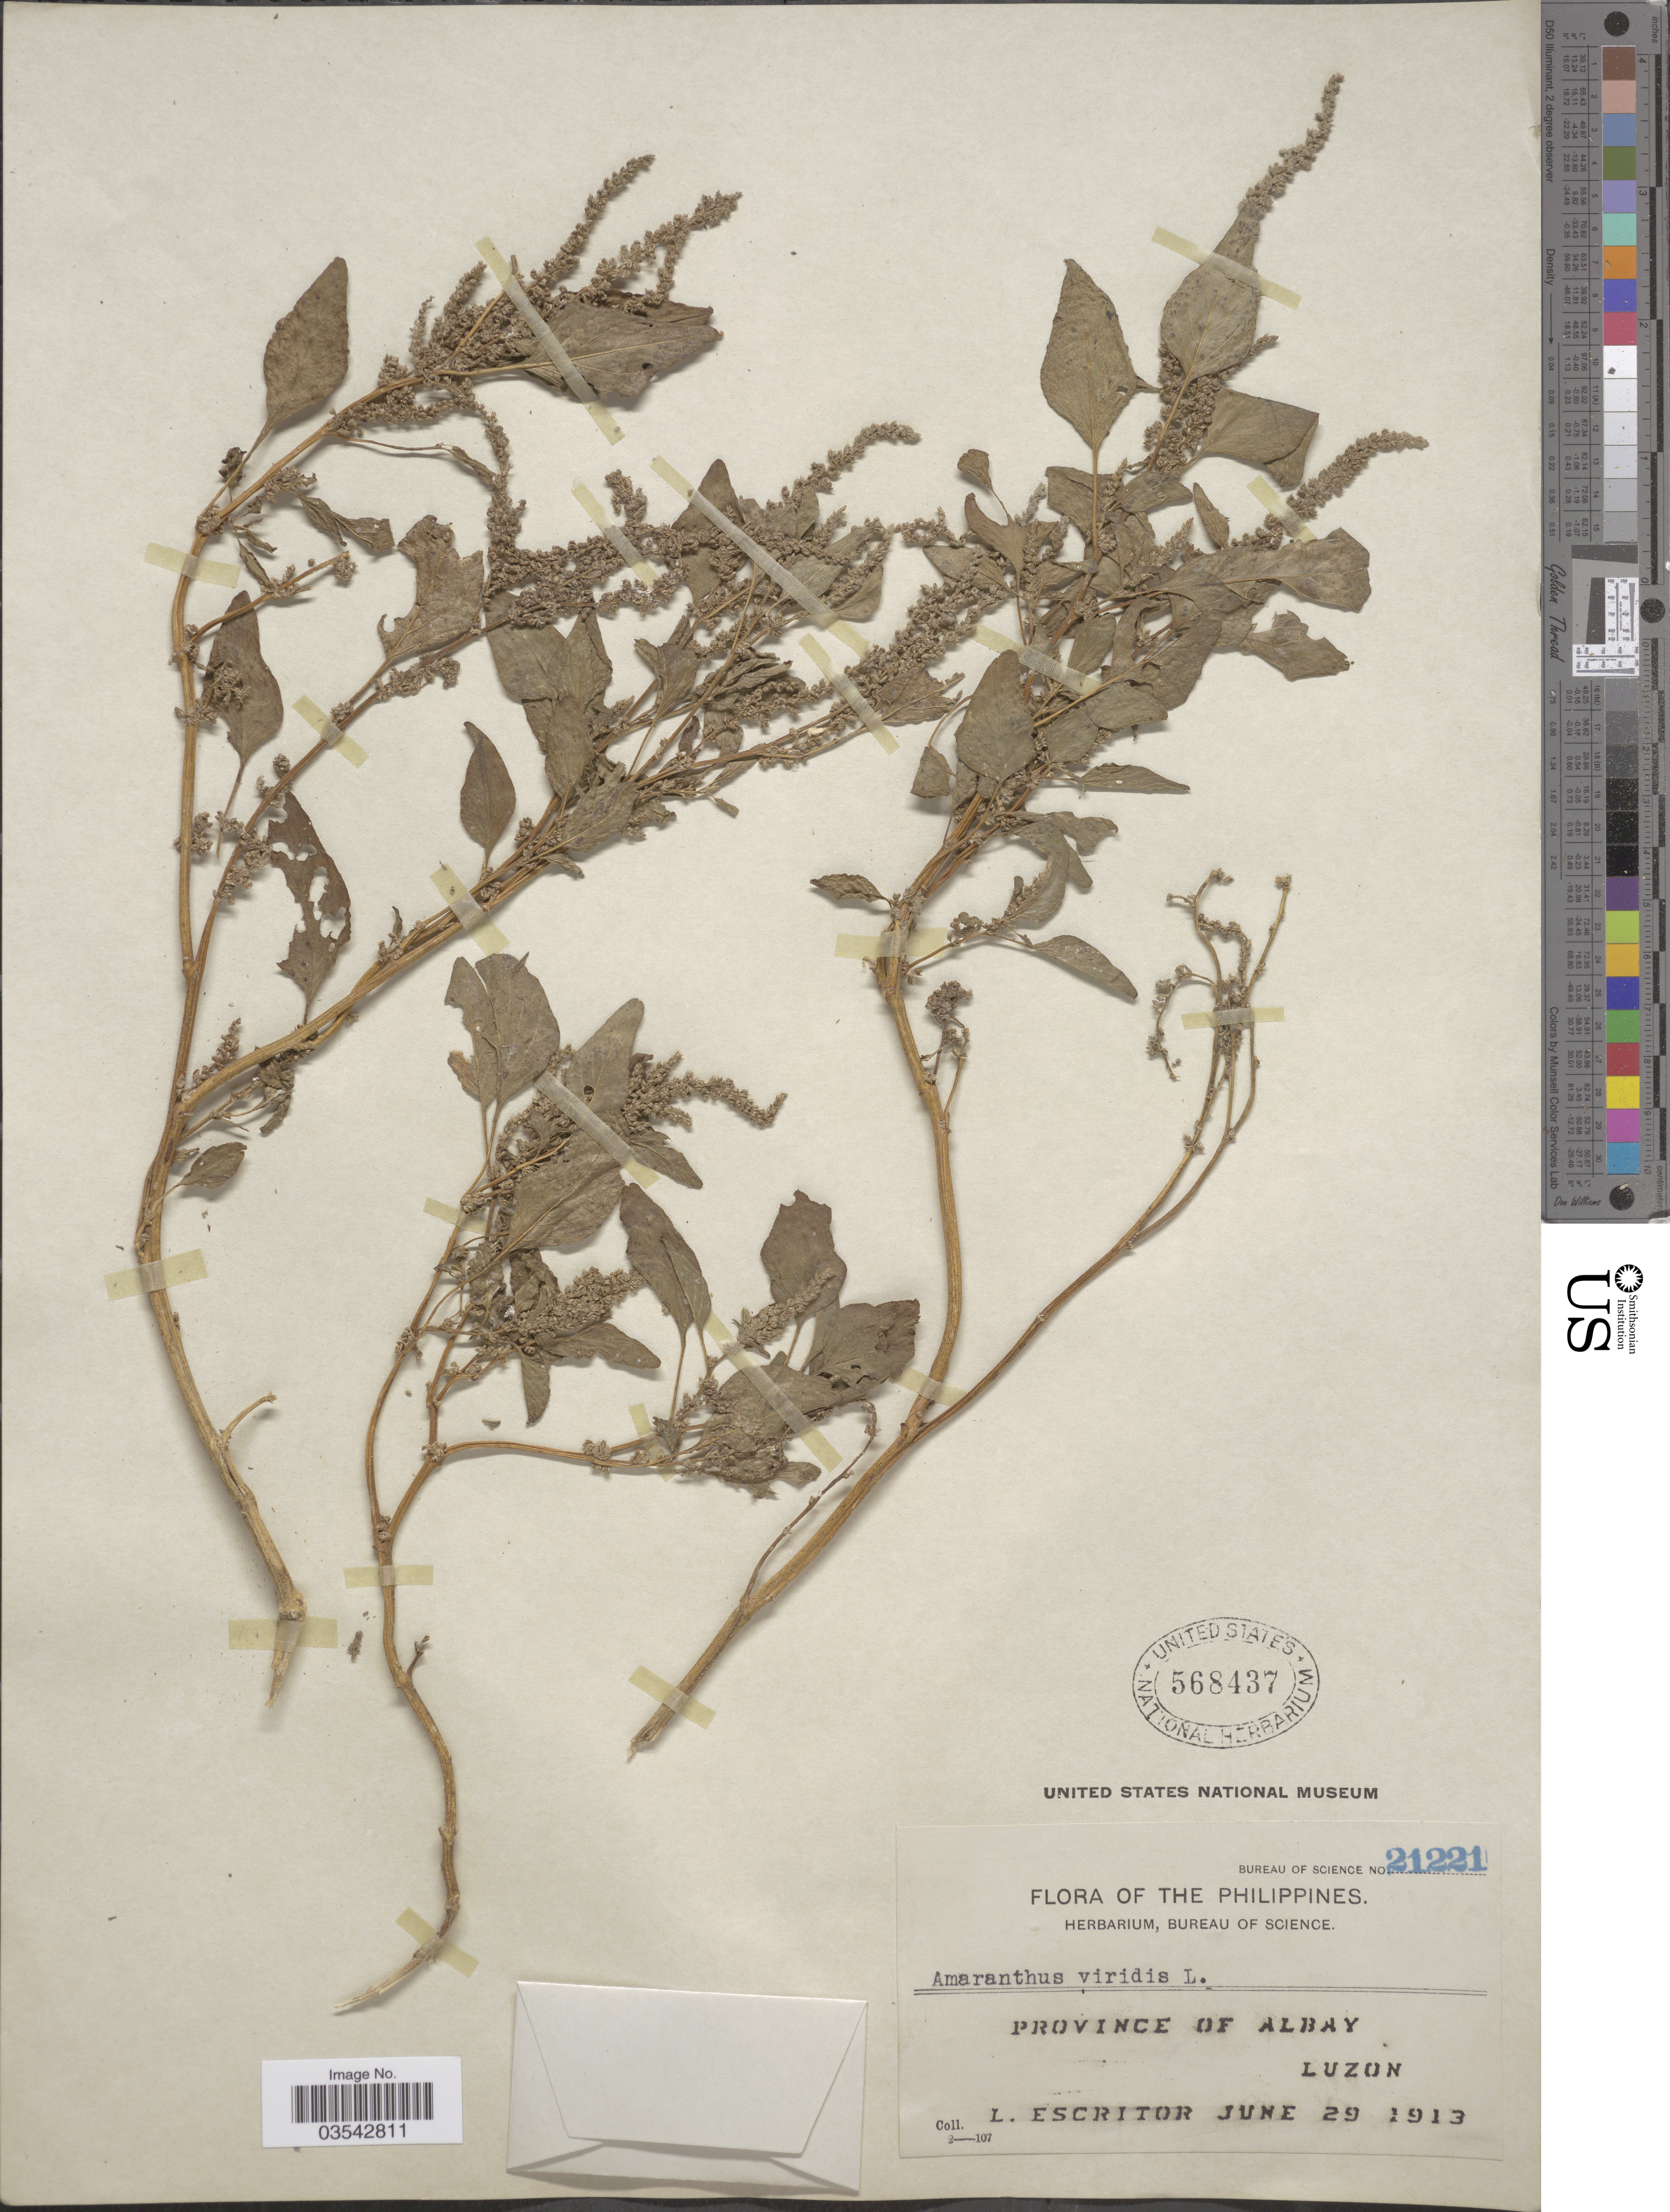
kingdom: Plantae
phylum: Tracheophyta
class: Magnoliopsida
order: Caryophyllales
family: Amaranthaceae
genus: Amaranthus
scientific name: Amaranthus viridis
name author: L.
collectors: L. Escritor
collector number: Bureau of Science 21221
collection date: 1913-06-29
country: Philippines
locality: Province of Albay. Luzon.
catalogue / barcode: US 568437